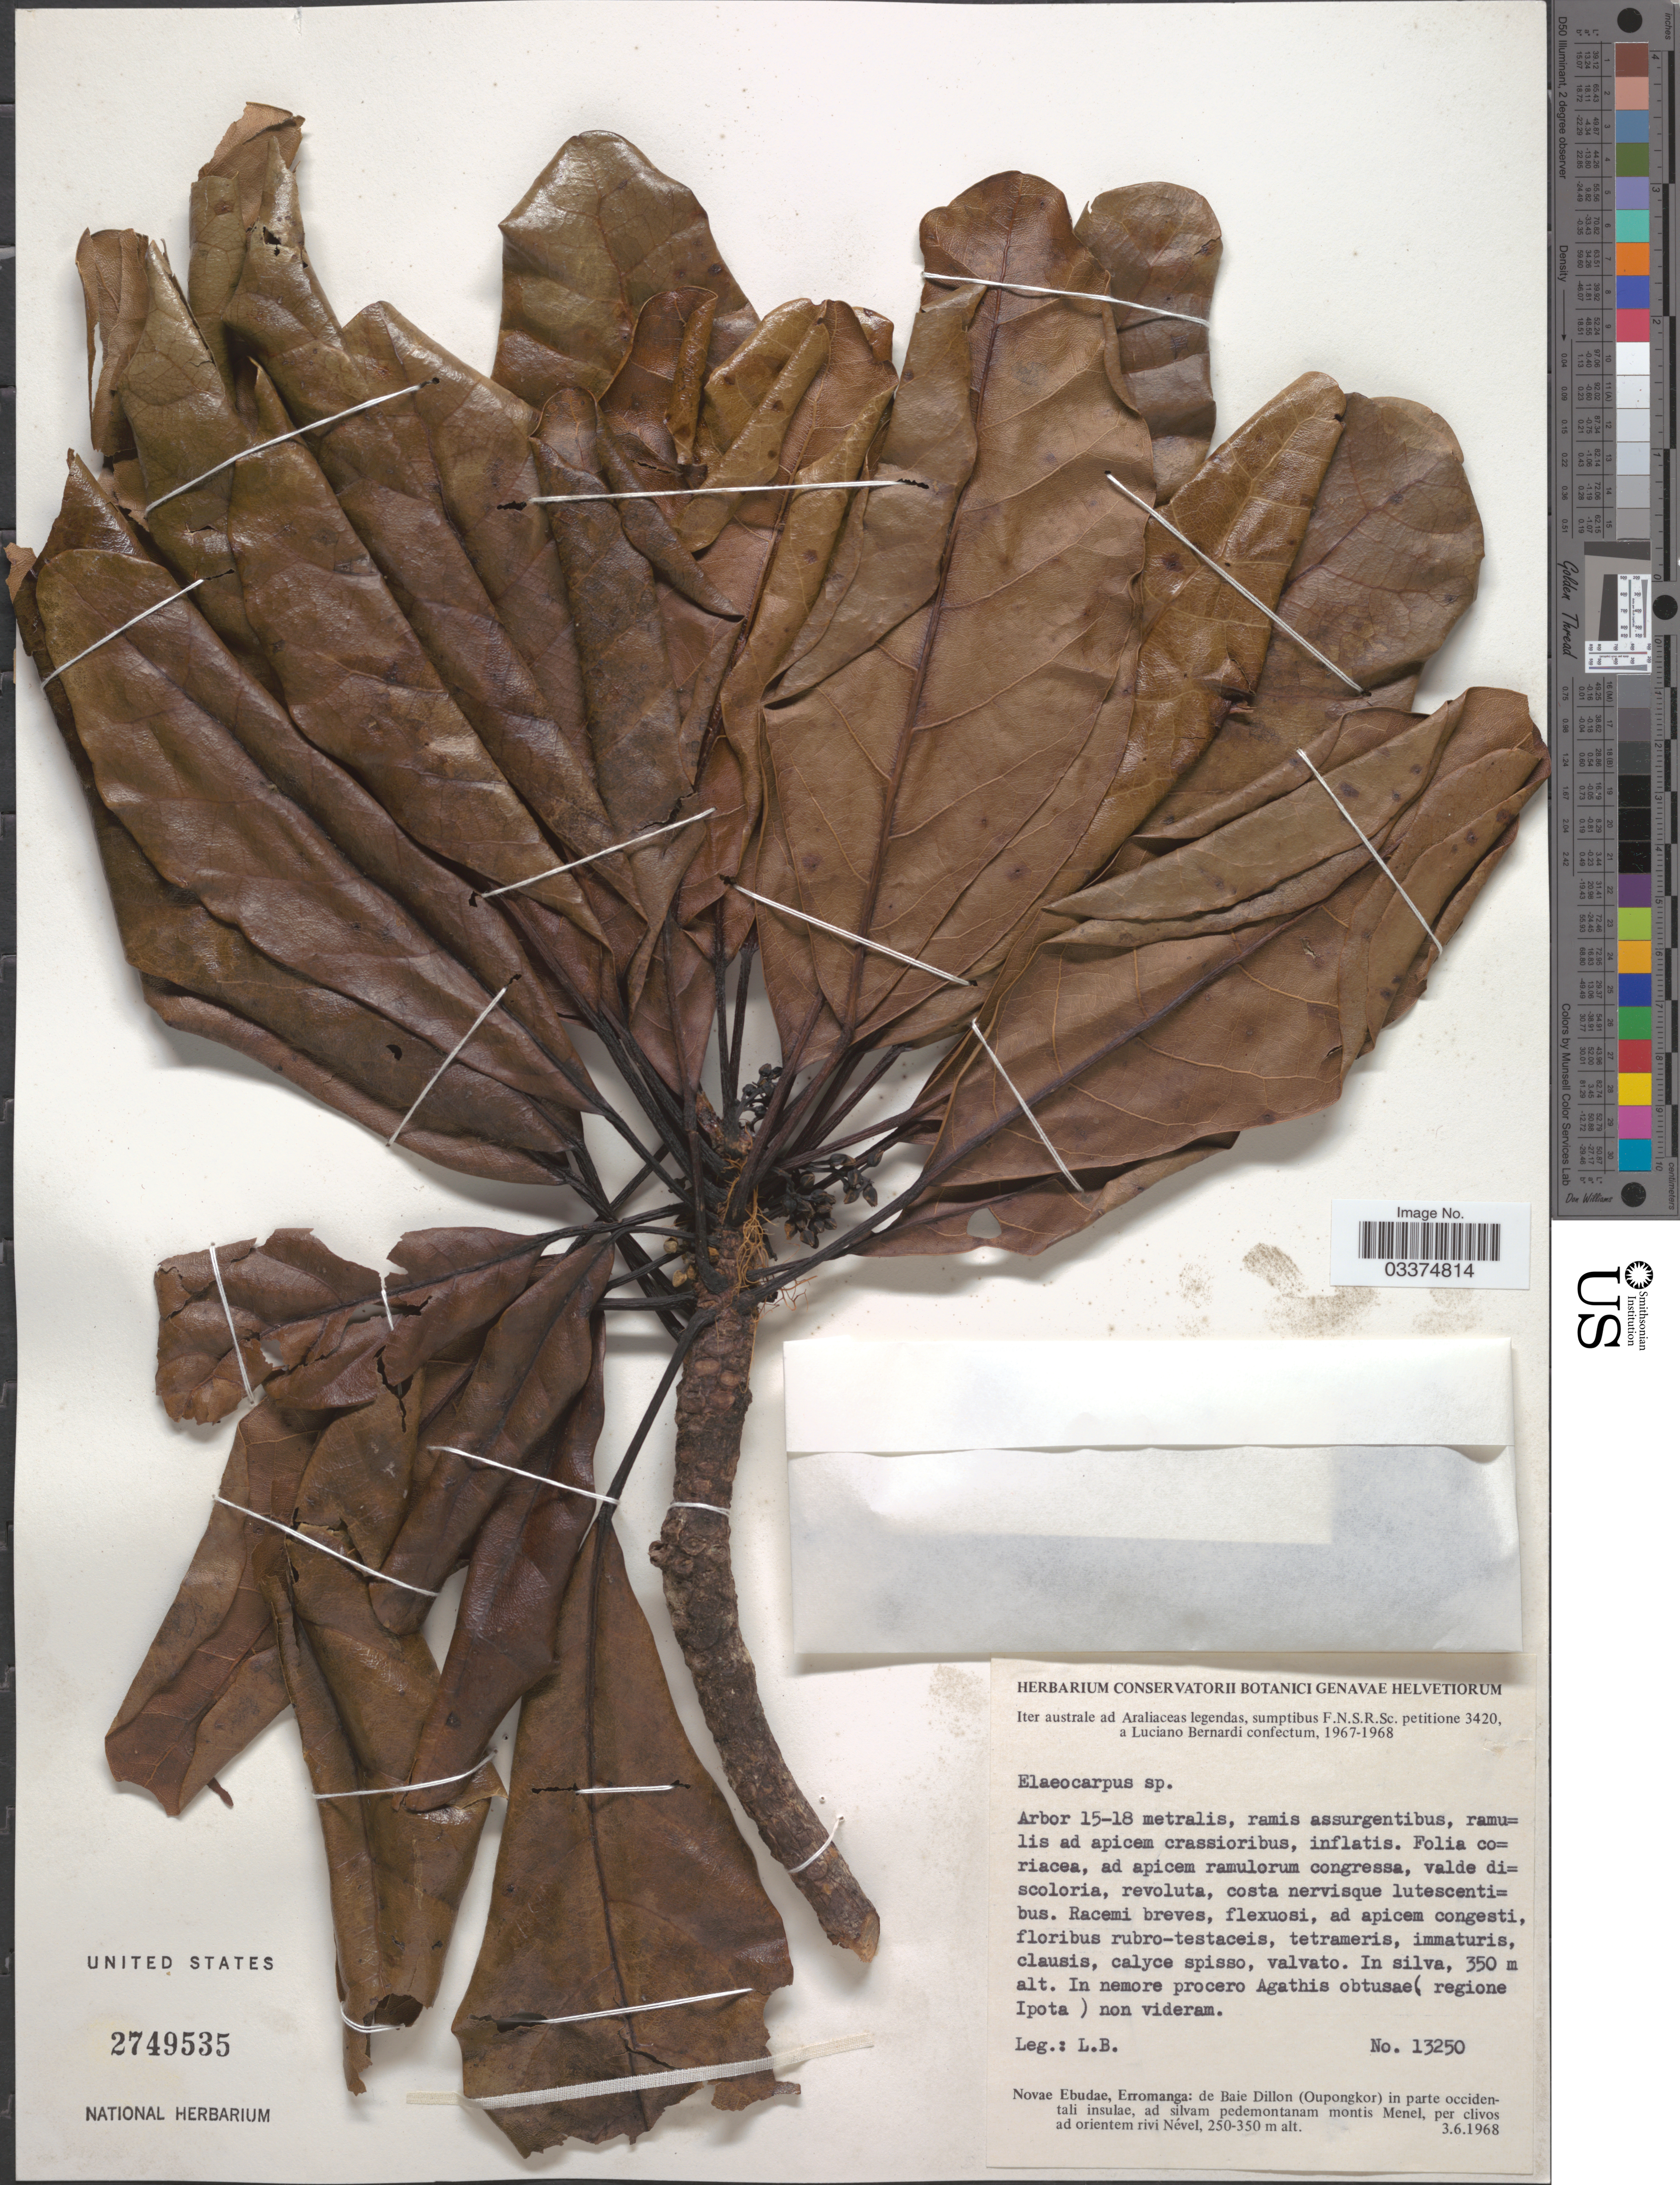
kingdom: Plantae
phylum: Tracheophyta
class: Magnoliopsida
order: Oxalidales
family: Elaeocarpaceae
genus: Elaeocarpus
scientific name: Elaeocarpus sp.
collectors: L. Bernardi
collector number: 13250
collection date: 1968-06-03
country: Vanuatu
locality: Iter australe. (Regione Ipota). Novae Ebudae, Erromanga: de Baie Dillon (Oupongkor) in parte occidentali insulae, ad silvam pedemontanam montis Menel, per clivos ad orientem rivi Nével.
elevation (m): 250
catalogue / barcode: US 2749535